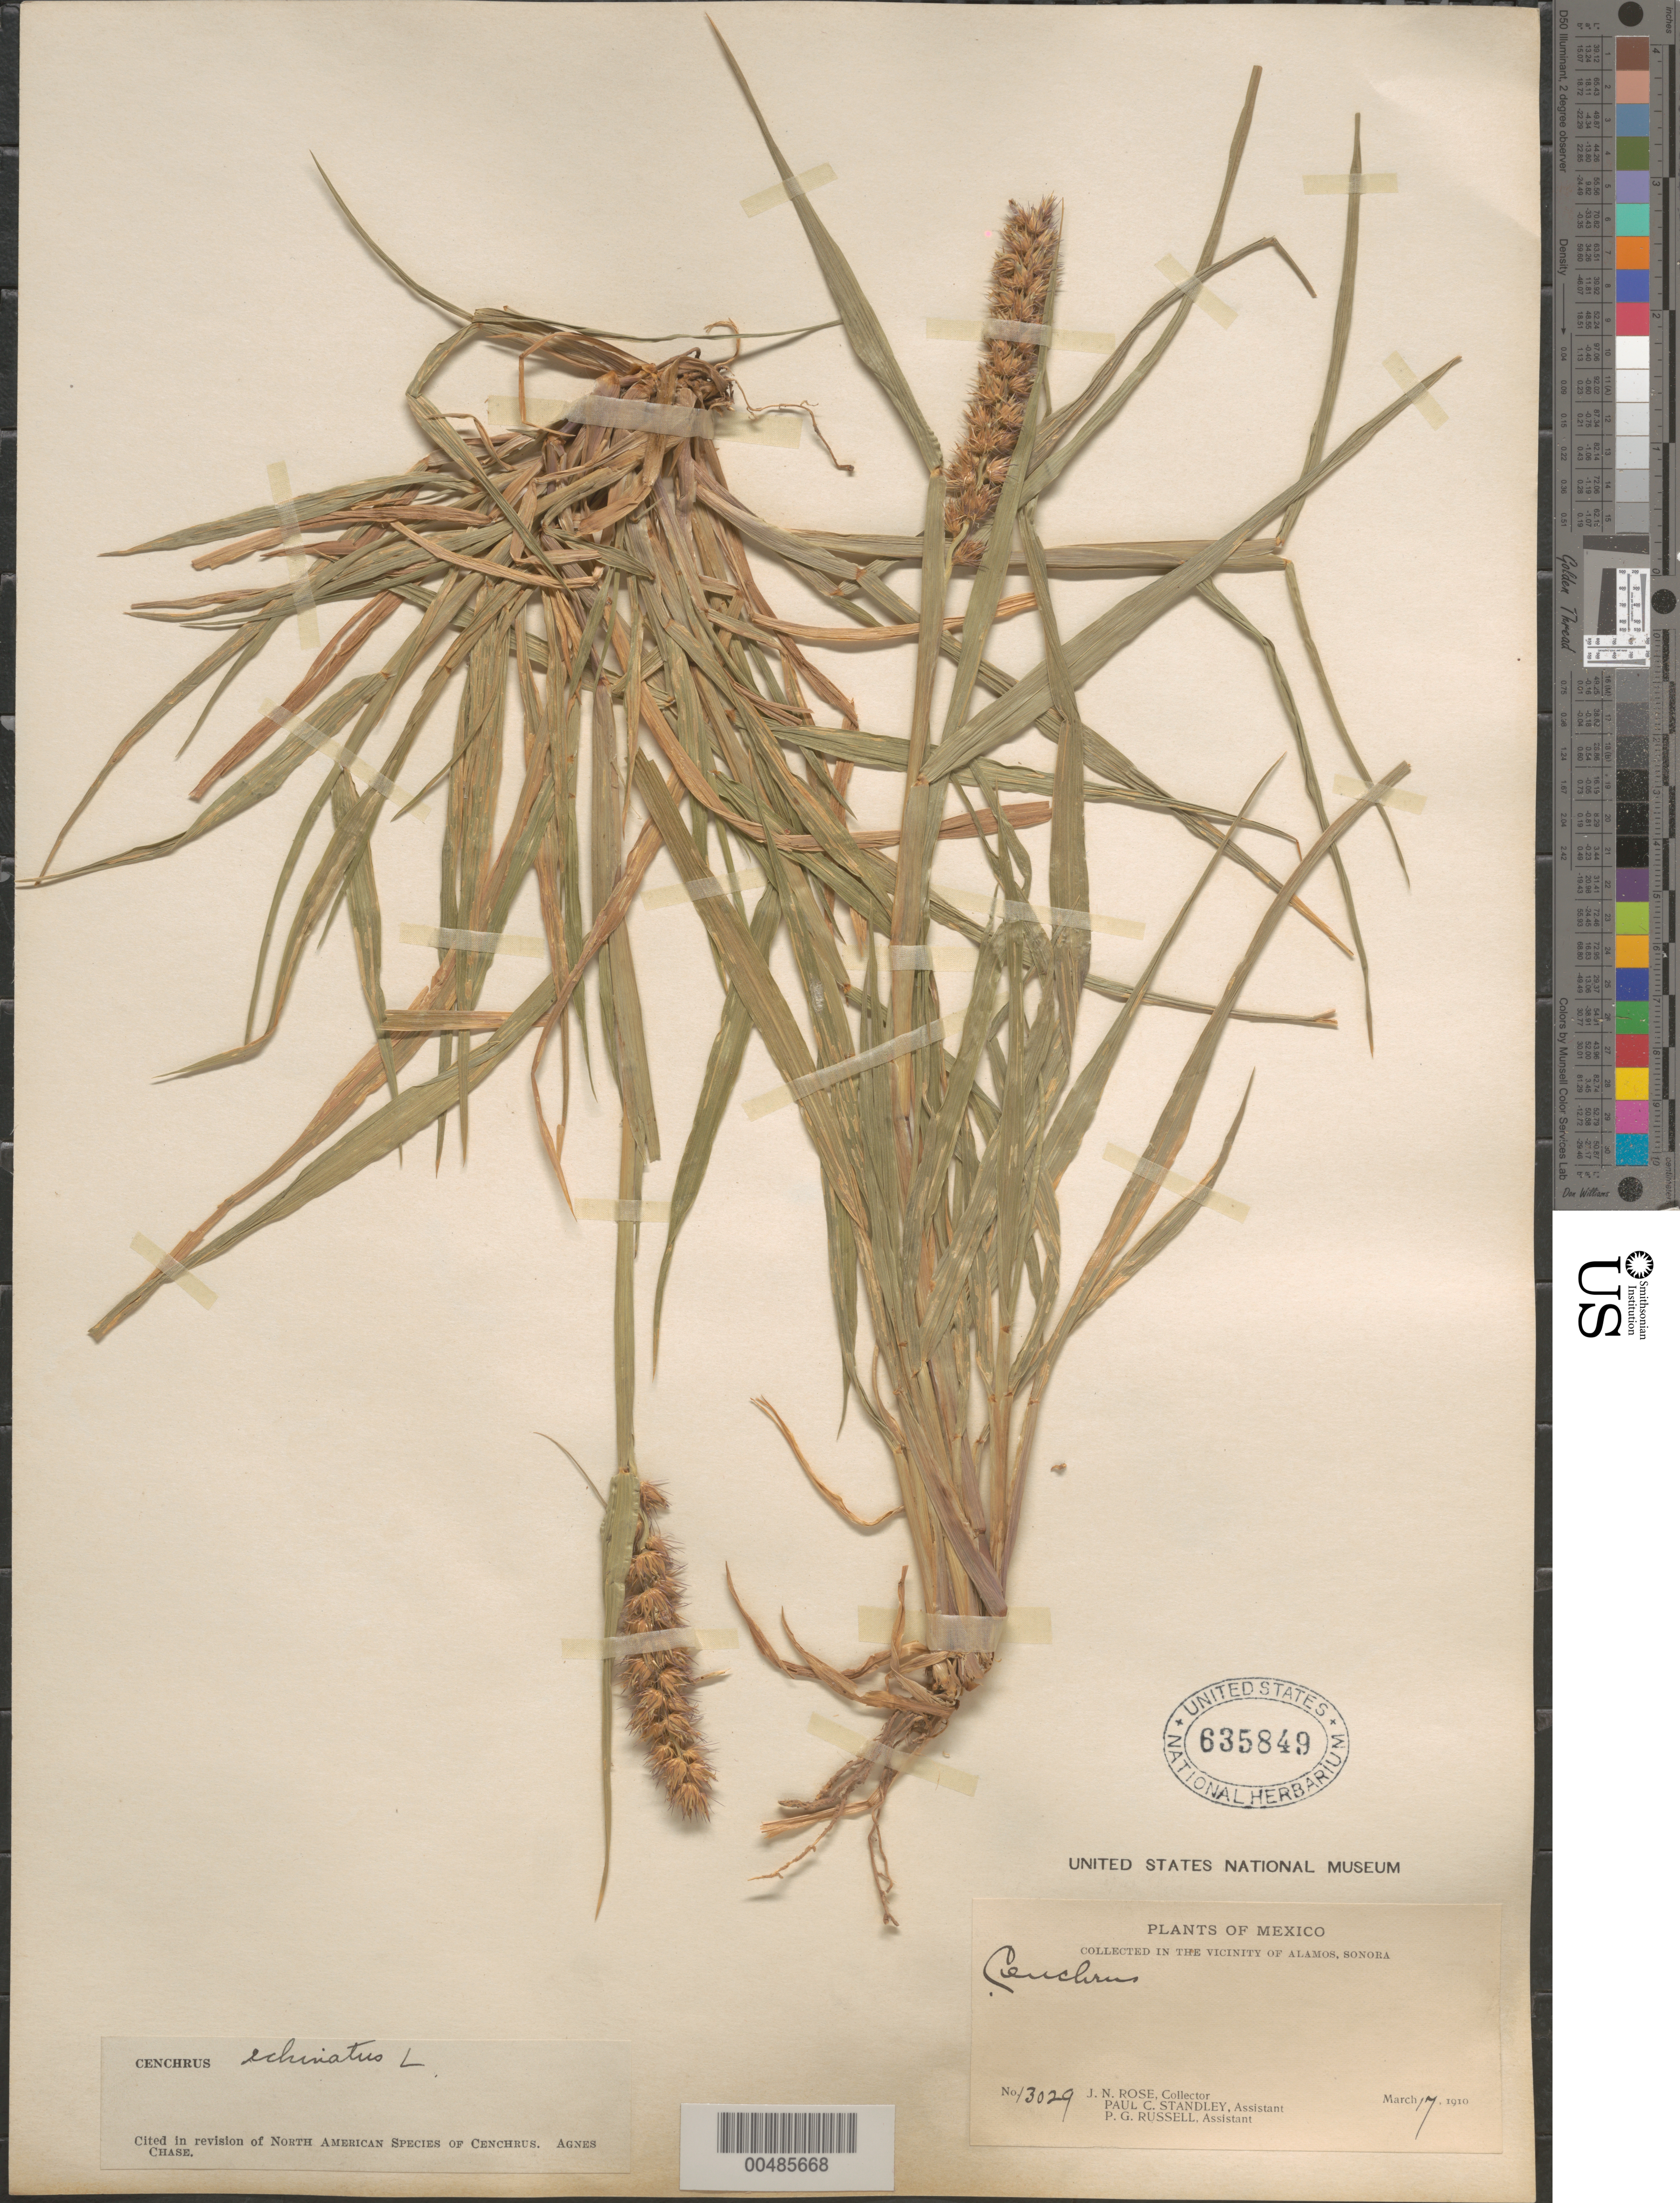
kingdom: Plantae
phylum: Tracheophyta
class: Liliopsida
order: Poales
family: Poaceae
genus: Cenchrus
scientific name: Cenchrus echinatus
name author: L.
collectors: J. N. Rose, P. C. Standley & P. G. Russell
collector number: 13029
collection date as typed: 17 Mar 1910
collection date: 1910-03-17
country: Mexico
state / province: Sonora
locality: Vicinity of Alamos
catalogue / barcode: US 635849